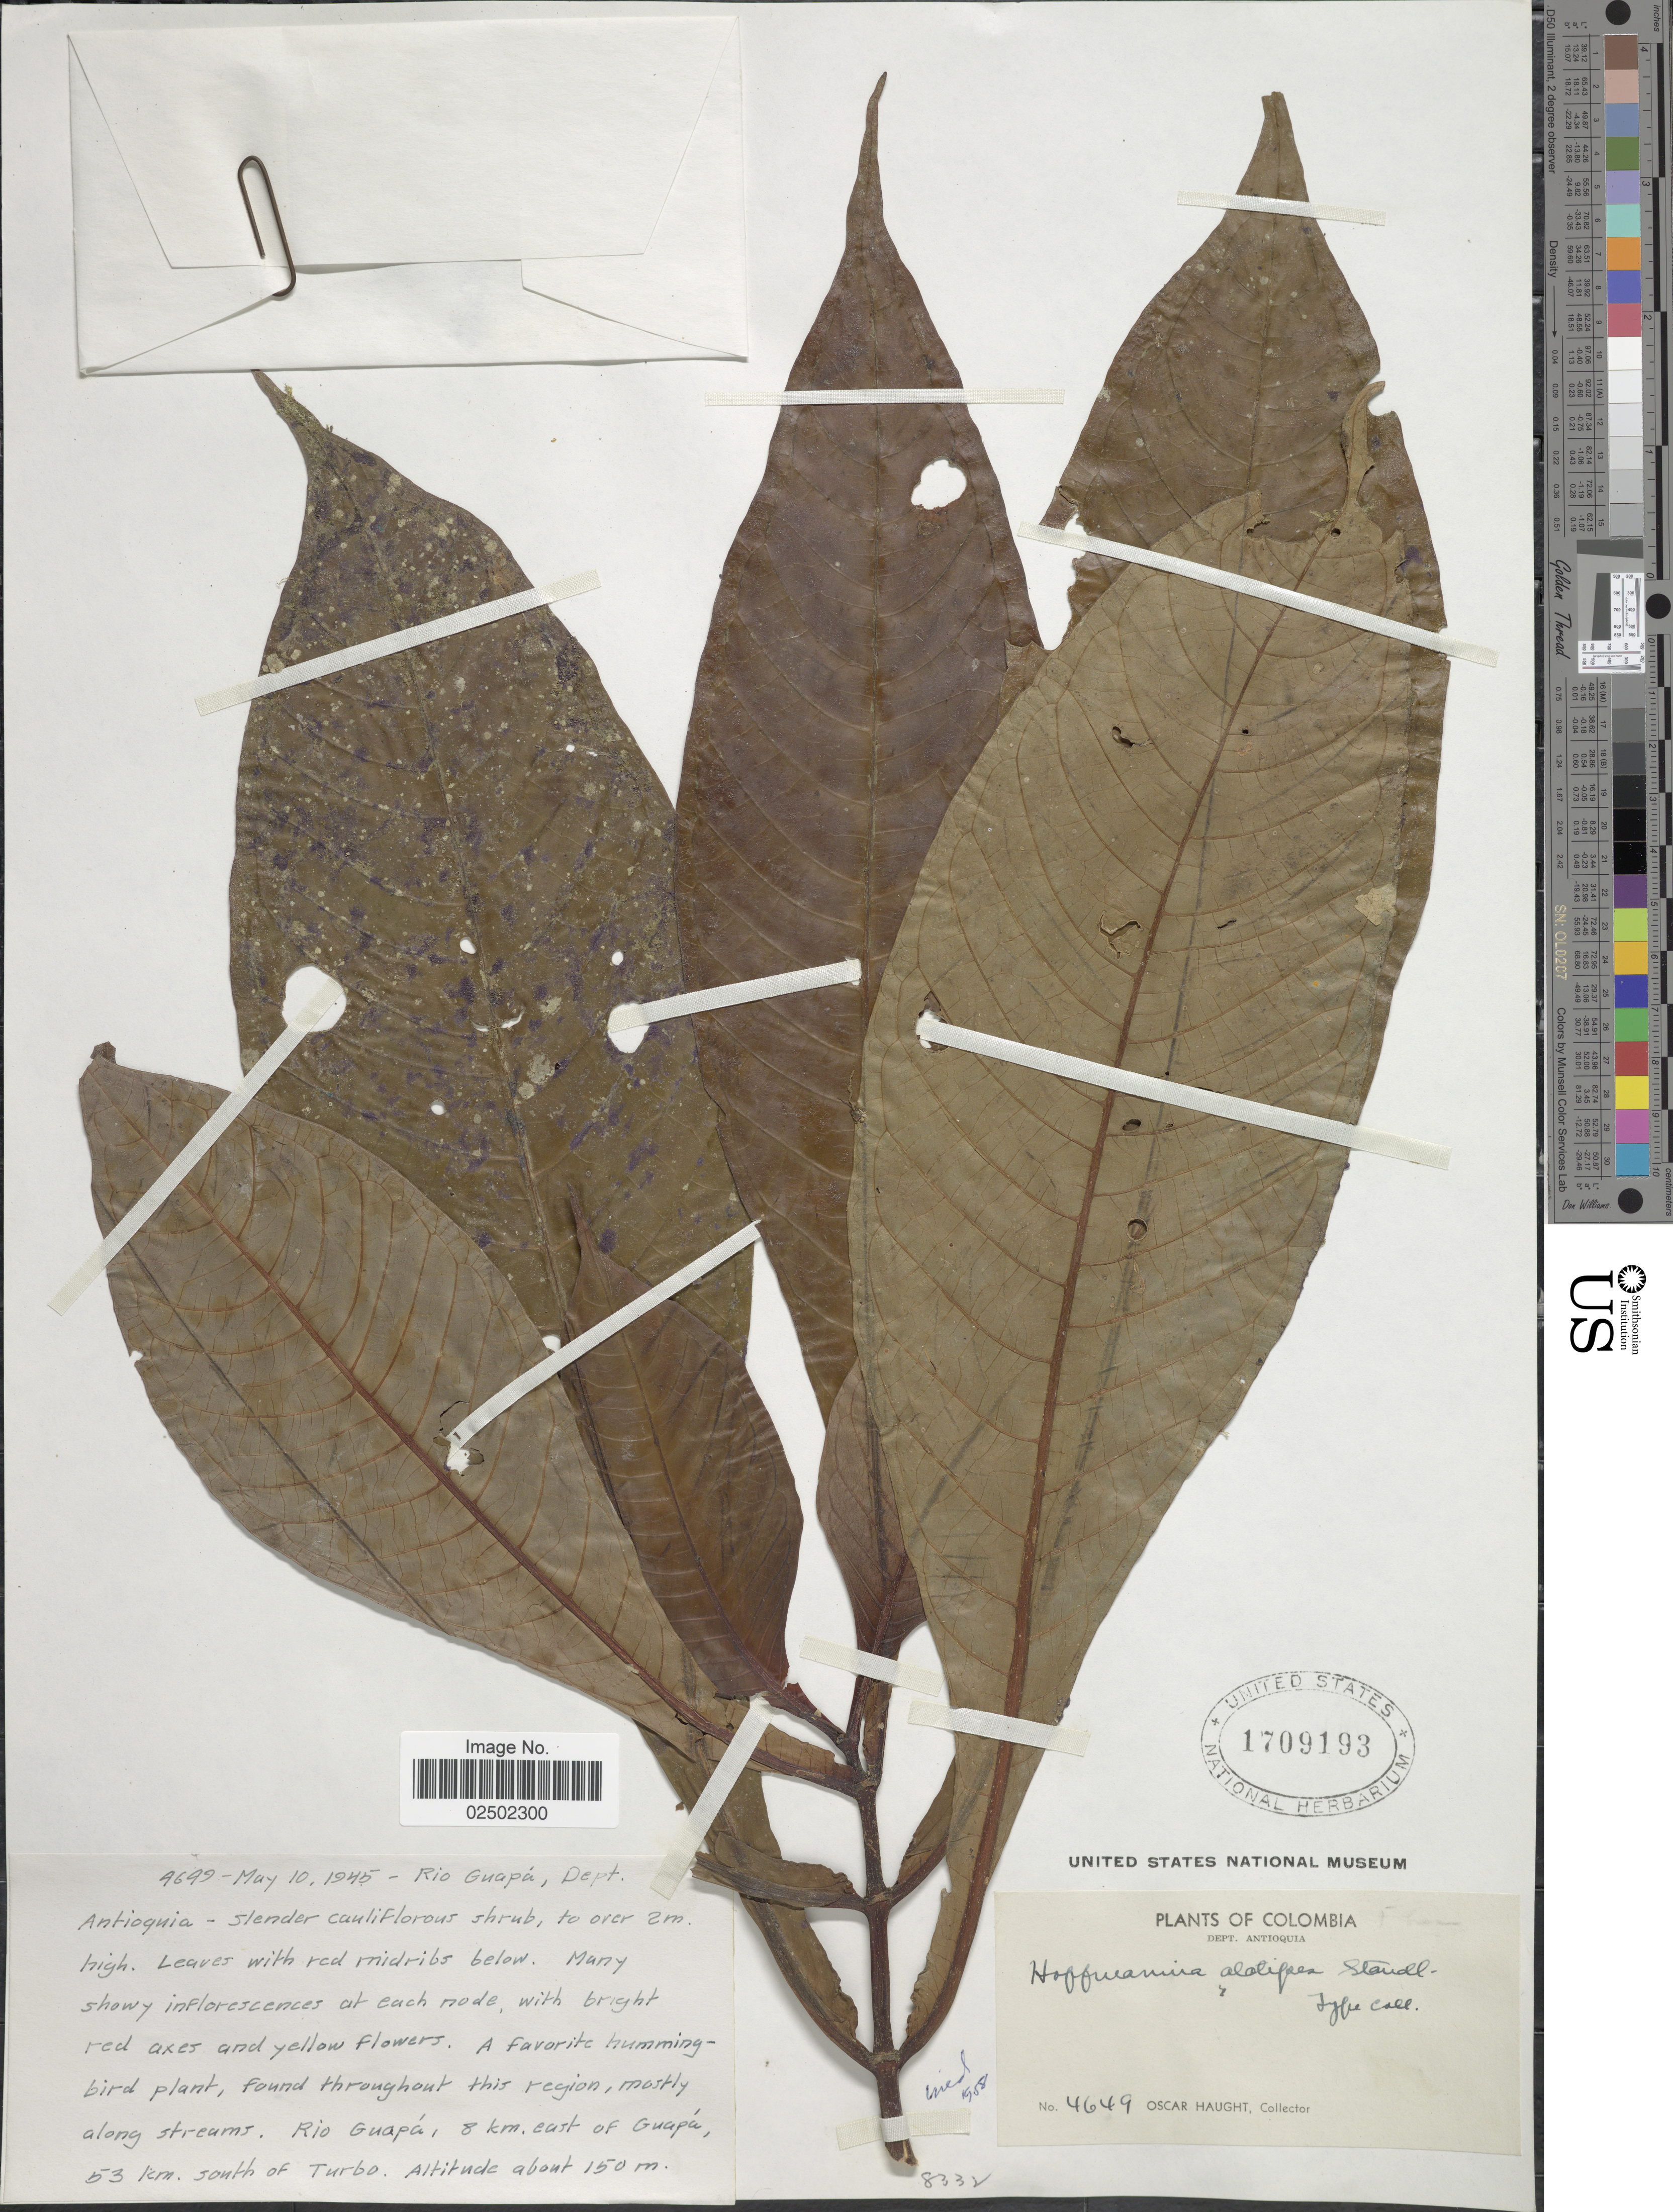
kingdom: Plantae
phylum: Tracheophyta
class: Magnoliopsida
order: Gentianales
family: Rubiaceae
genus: Hoffmannia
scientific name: Hoffmannia sp.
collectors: O. L. Haught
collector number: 4649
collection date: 1945-05-10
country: Colombia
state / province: Antioquia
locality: Dept. Antioquia, Rio Guapa, 8 km. east of Guapa 53 km. south of Turbo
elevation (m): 150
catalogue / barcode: US 1709193